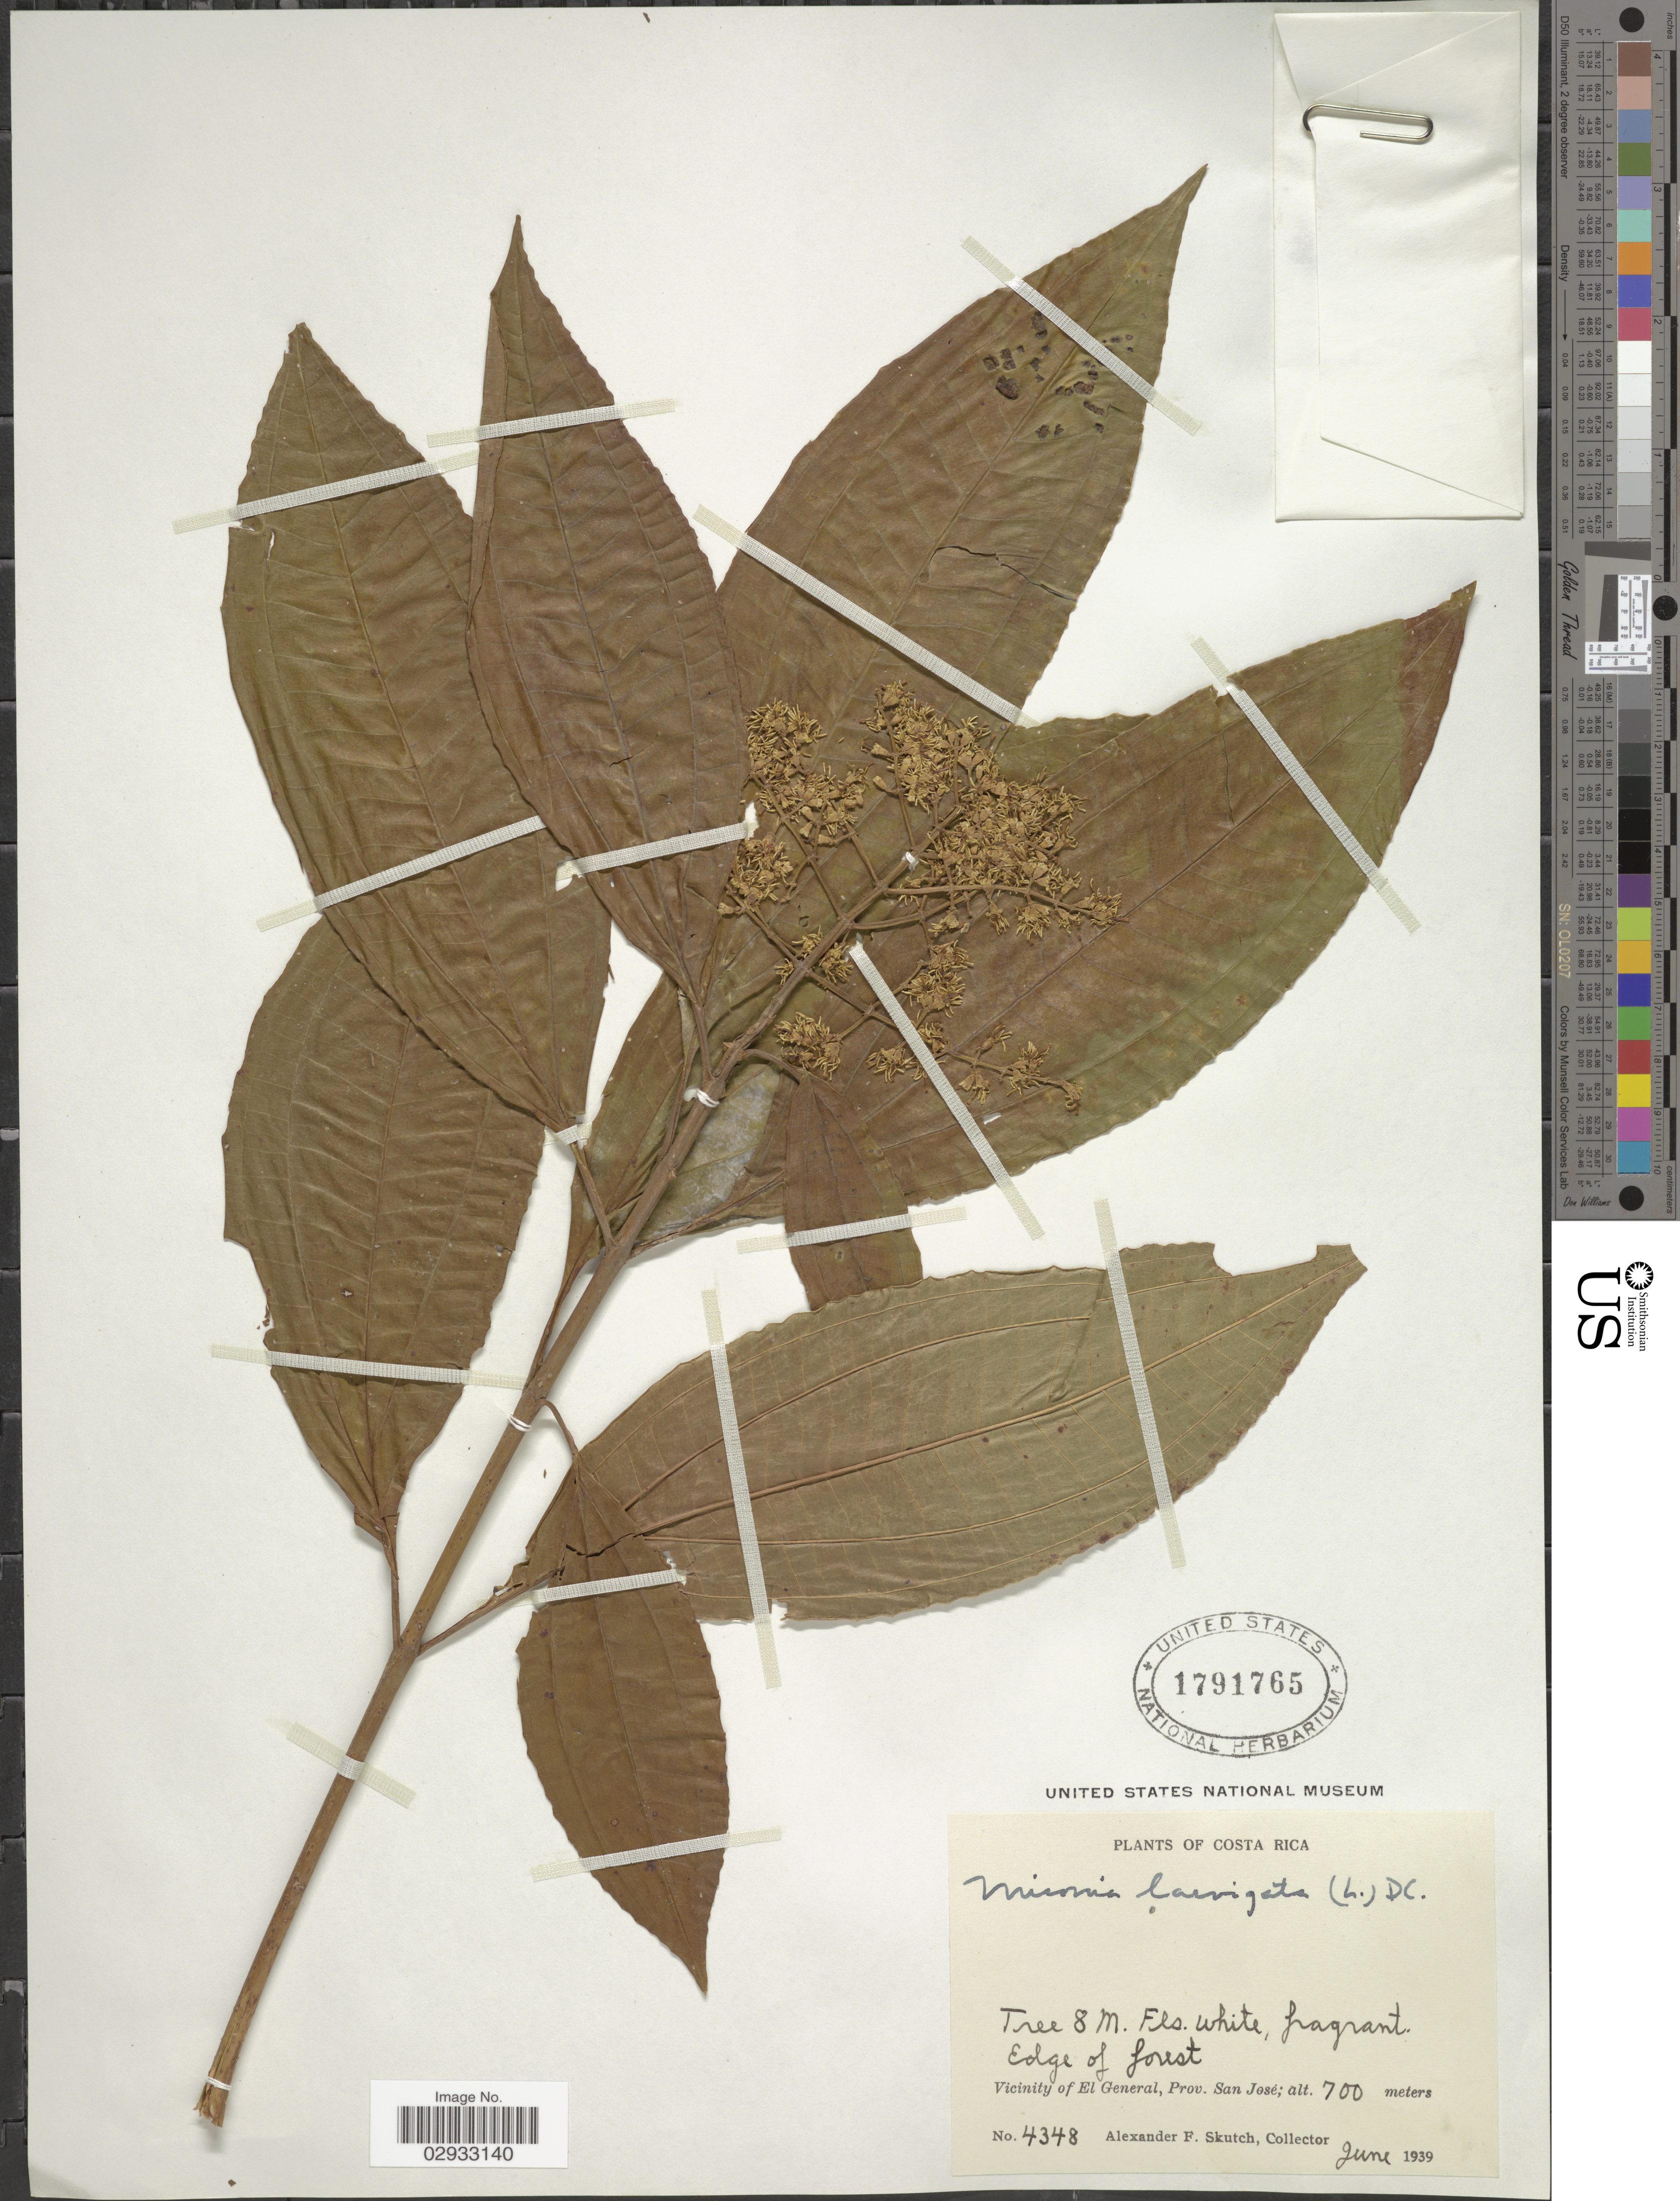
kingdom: Plantae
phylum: Tracheophyta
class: Magnoliopsida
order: Myrtales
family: Melastomataceae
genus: Miconia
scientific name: Miconia pteropoda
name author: Benth.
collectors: A. F. Skutch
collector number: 4348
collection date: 1939-06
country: Costa Rica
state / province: San José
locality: Edge of forest. Basin of El General, Prov. San José.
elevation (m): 700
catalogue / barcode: US 1791765